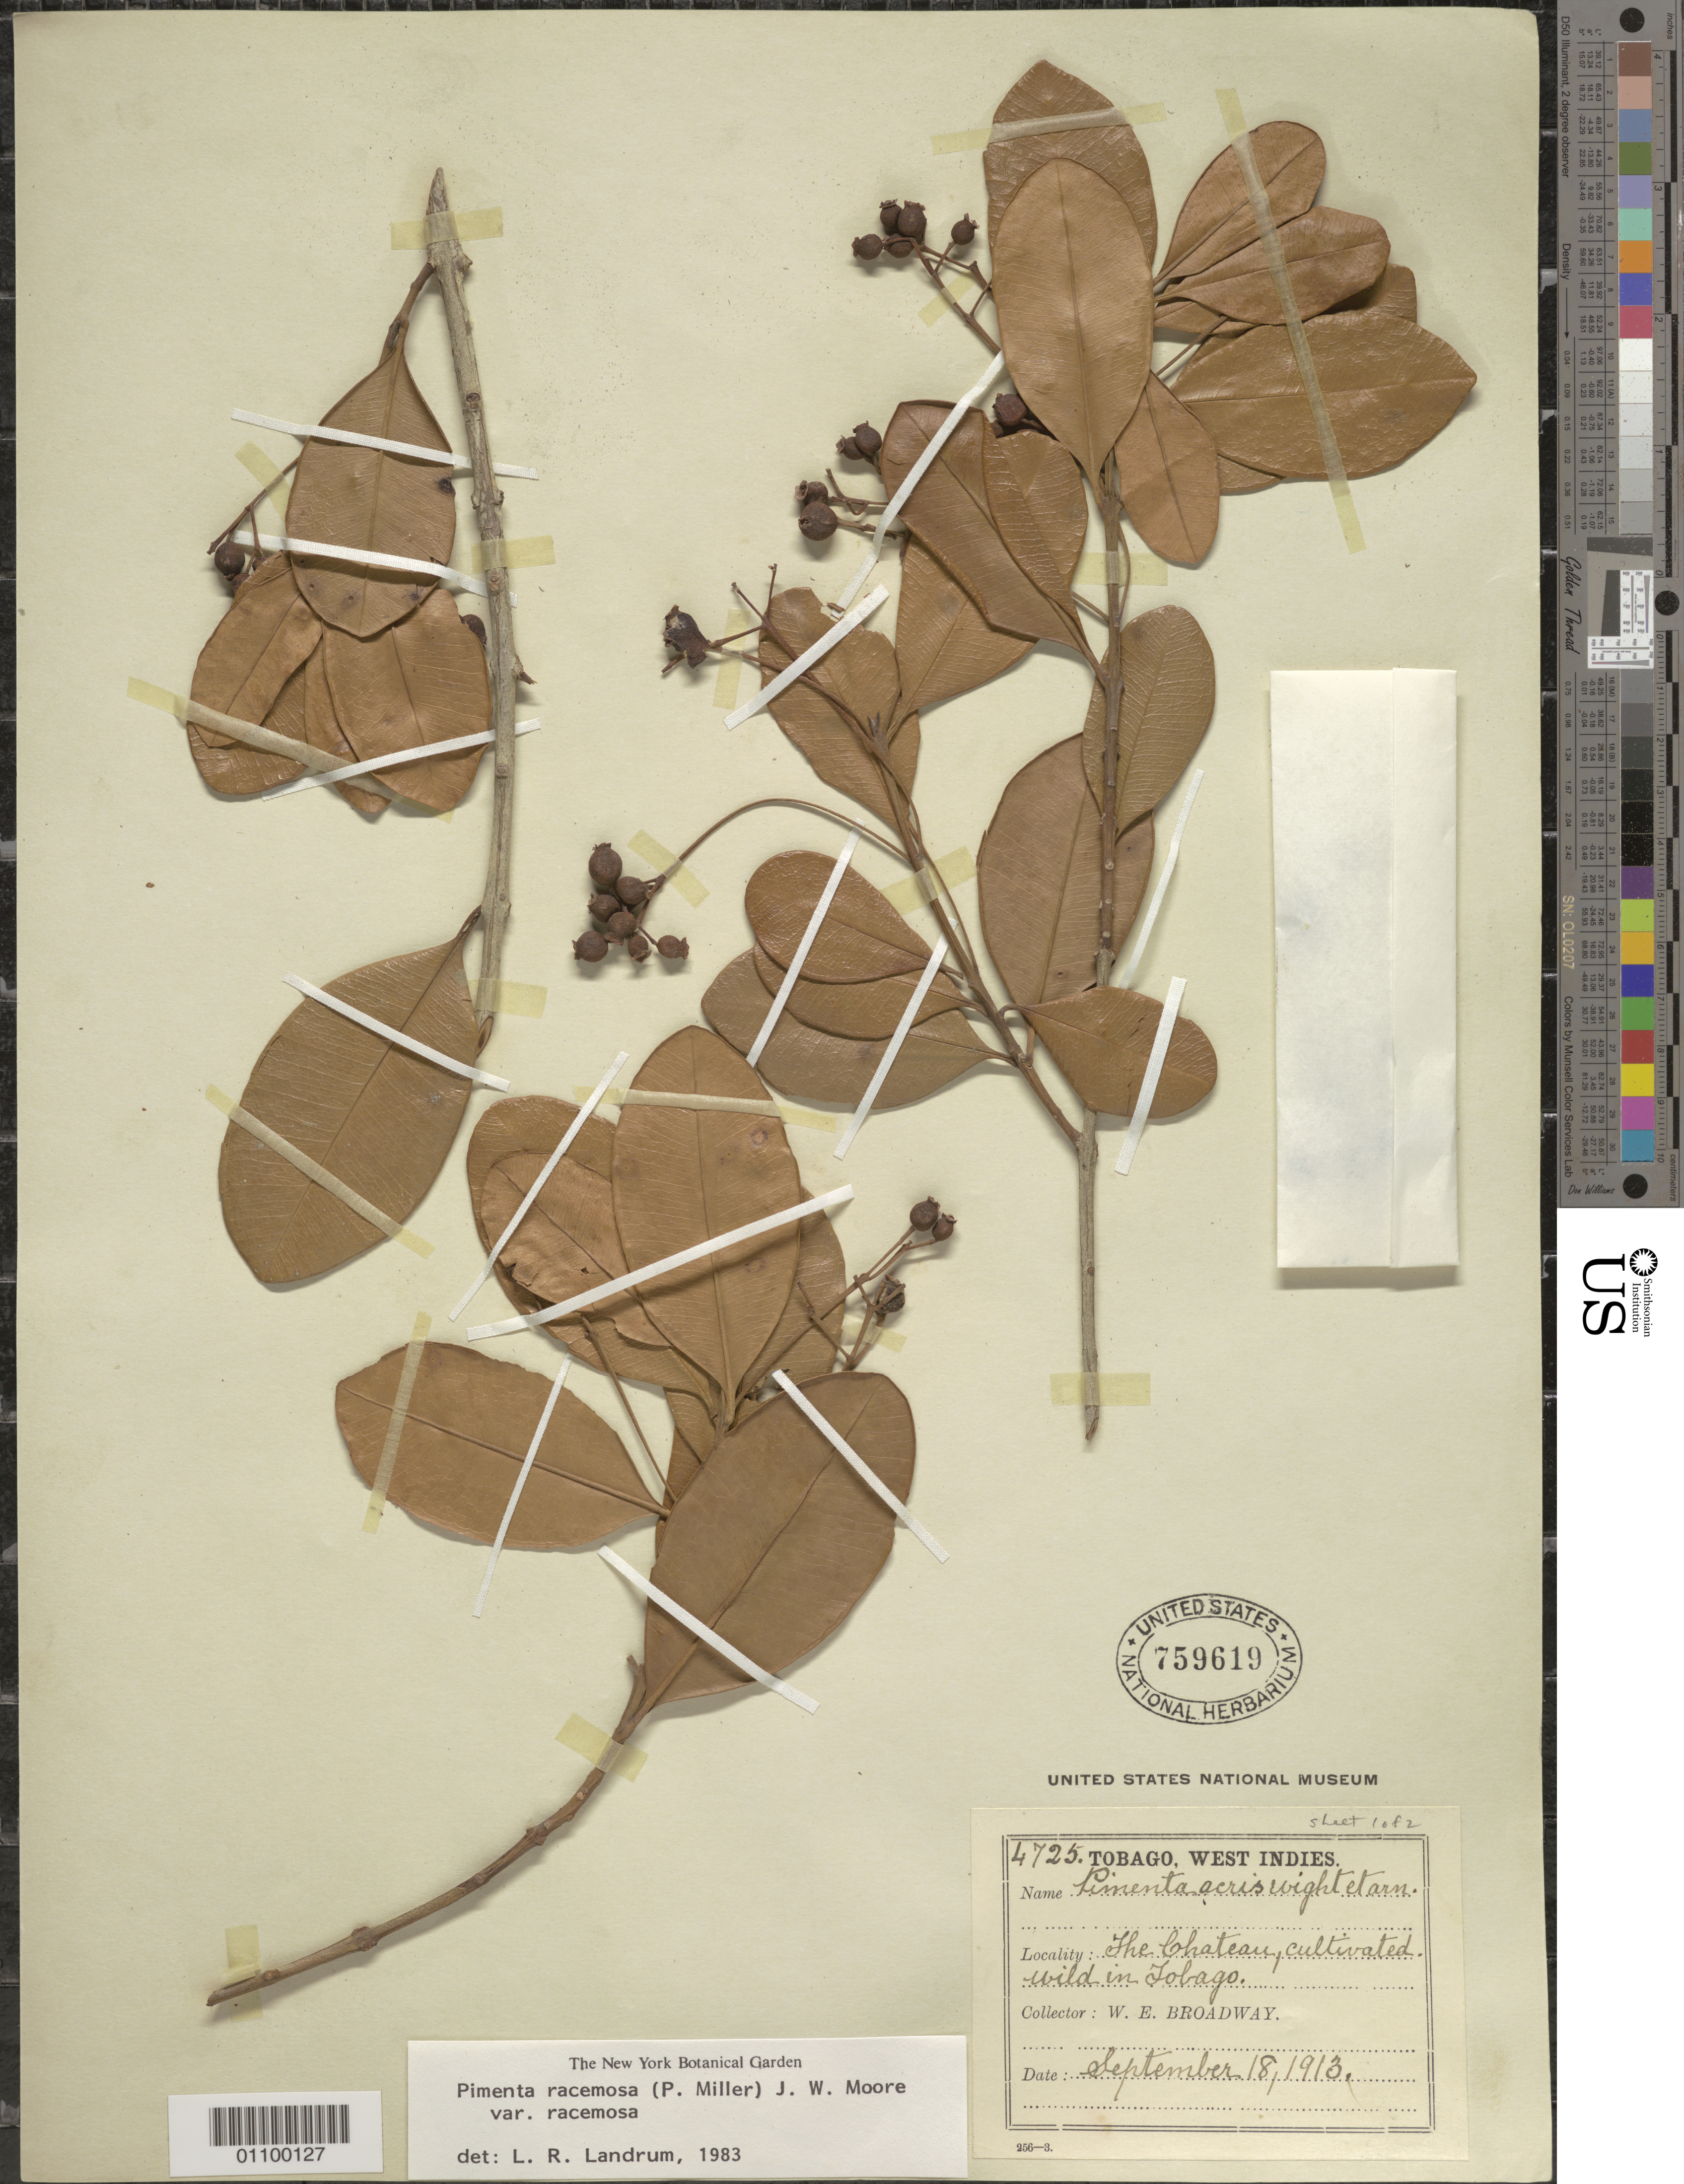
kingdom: Plantae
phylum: Tracheophyta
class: Magnoliopsida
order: Myrtales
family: Myrtaceae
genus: Pimenta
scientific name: Pimenta racemosa var. racemosa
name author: (Mill.) J.W. Moore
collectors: W. E. Broadway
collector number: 4725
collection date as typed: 18 Sep 1913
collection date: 1913-09-18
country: Trinidad and Tobago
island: Tobago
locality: The Chateau, cultivated. wild in Tobago.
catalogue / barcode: US 759619